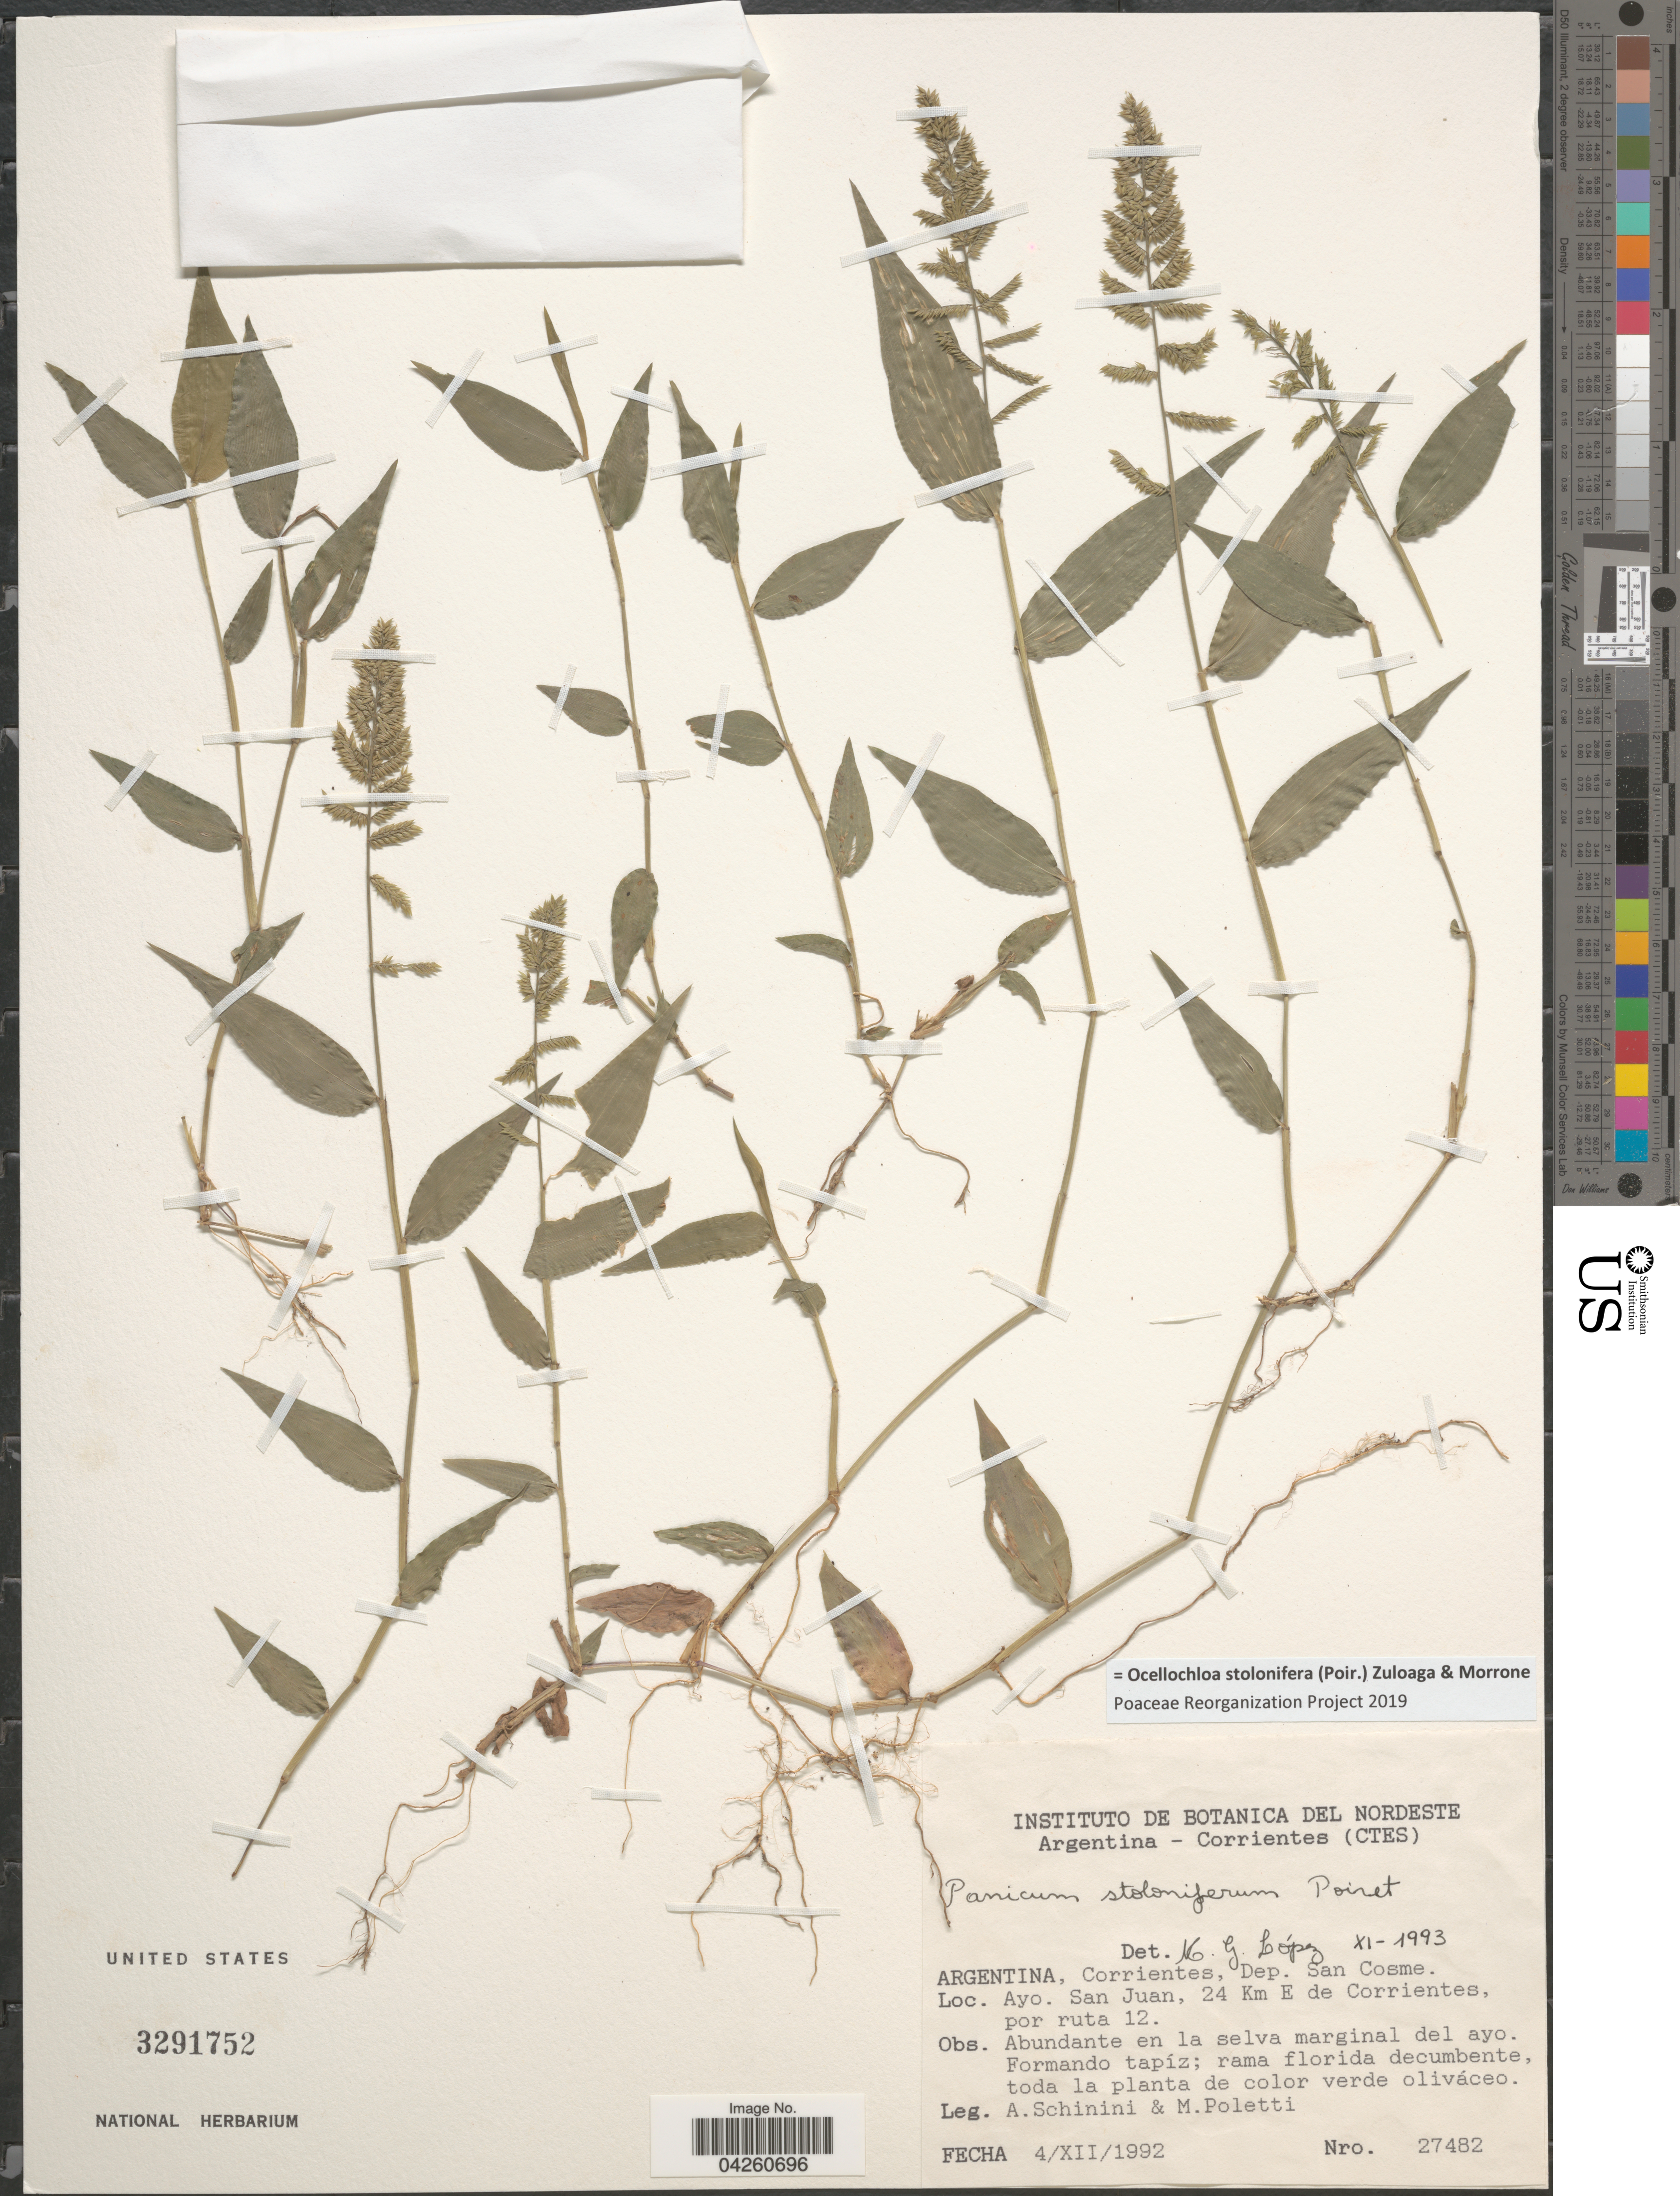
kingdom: Plantae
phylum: Tracheophyta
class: Liliopsida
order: Poales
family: Poaceae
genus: Ocellochloa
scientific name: Ocellochloa stolonifera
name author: (Poir.) Zuloaga & Morrone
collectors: A. Schinini & M. Poletti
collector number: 27482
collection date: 1992-12-04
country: Argentina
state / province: Corrientes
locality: Dep. San Cosme. Ayo. San Juan, 24 Km E de Corrientes, por ruta 12.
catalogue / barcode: US 3291752